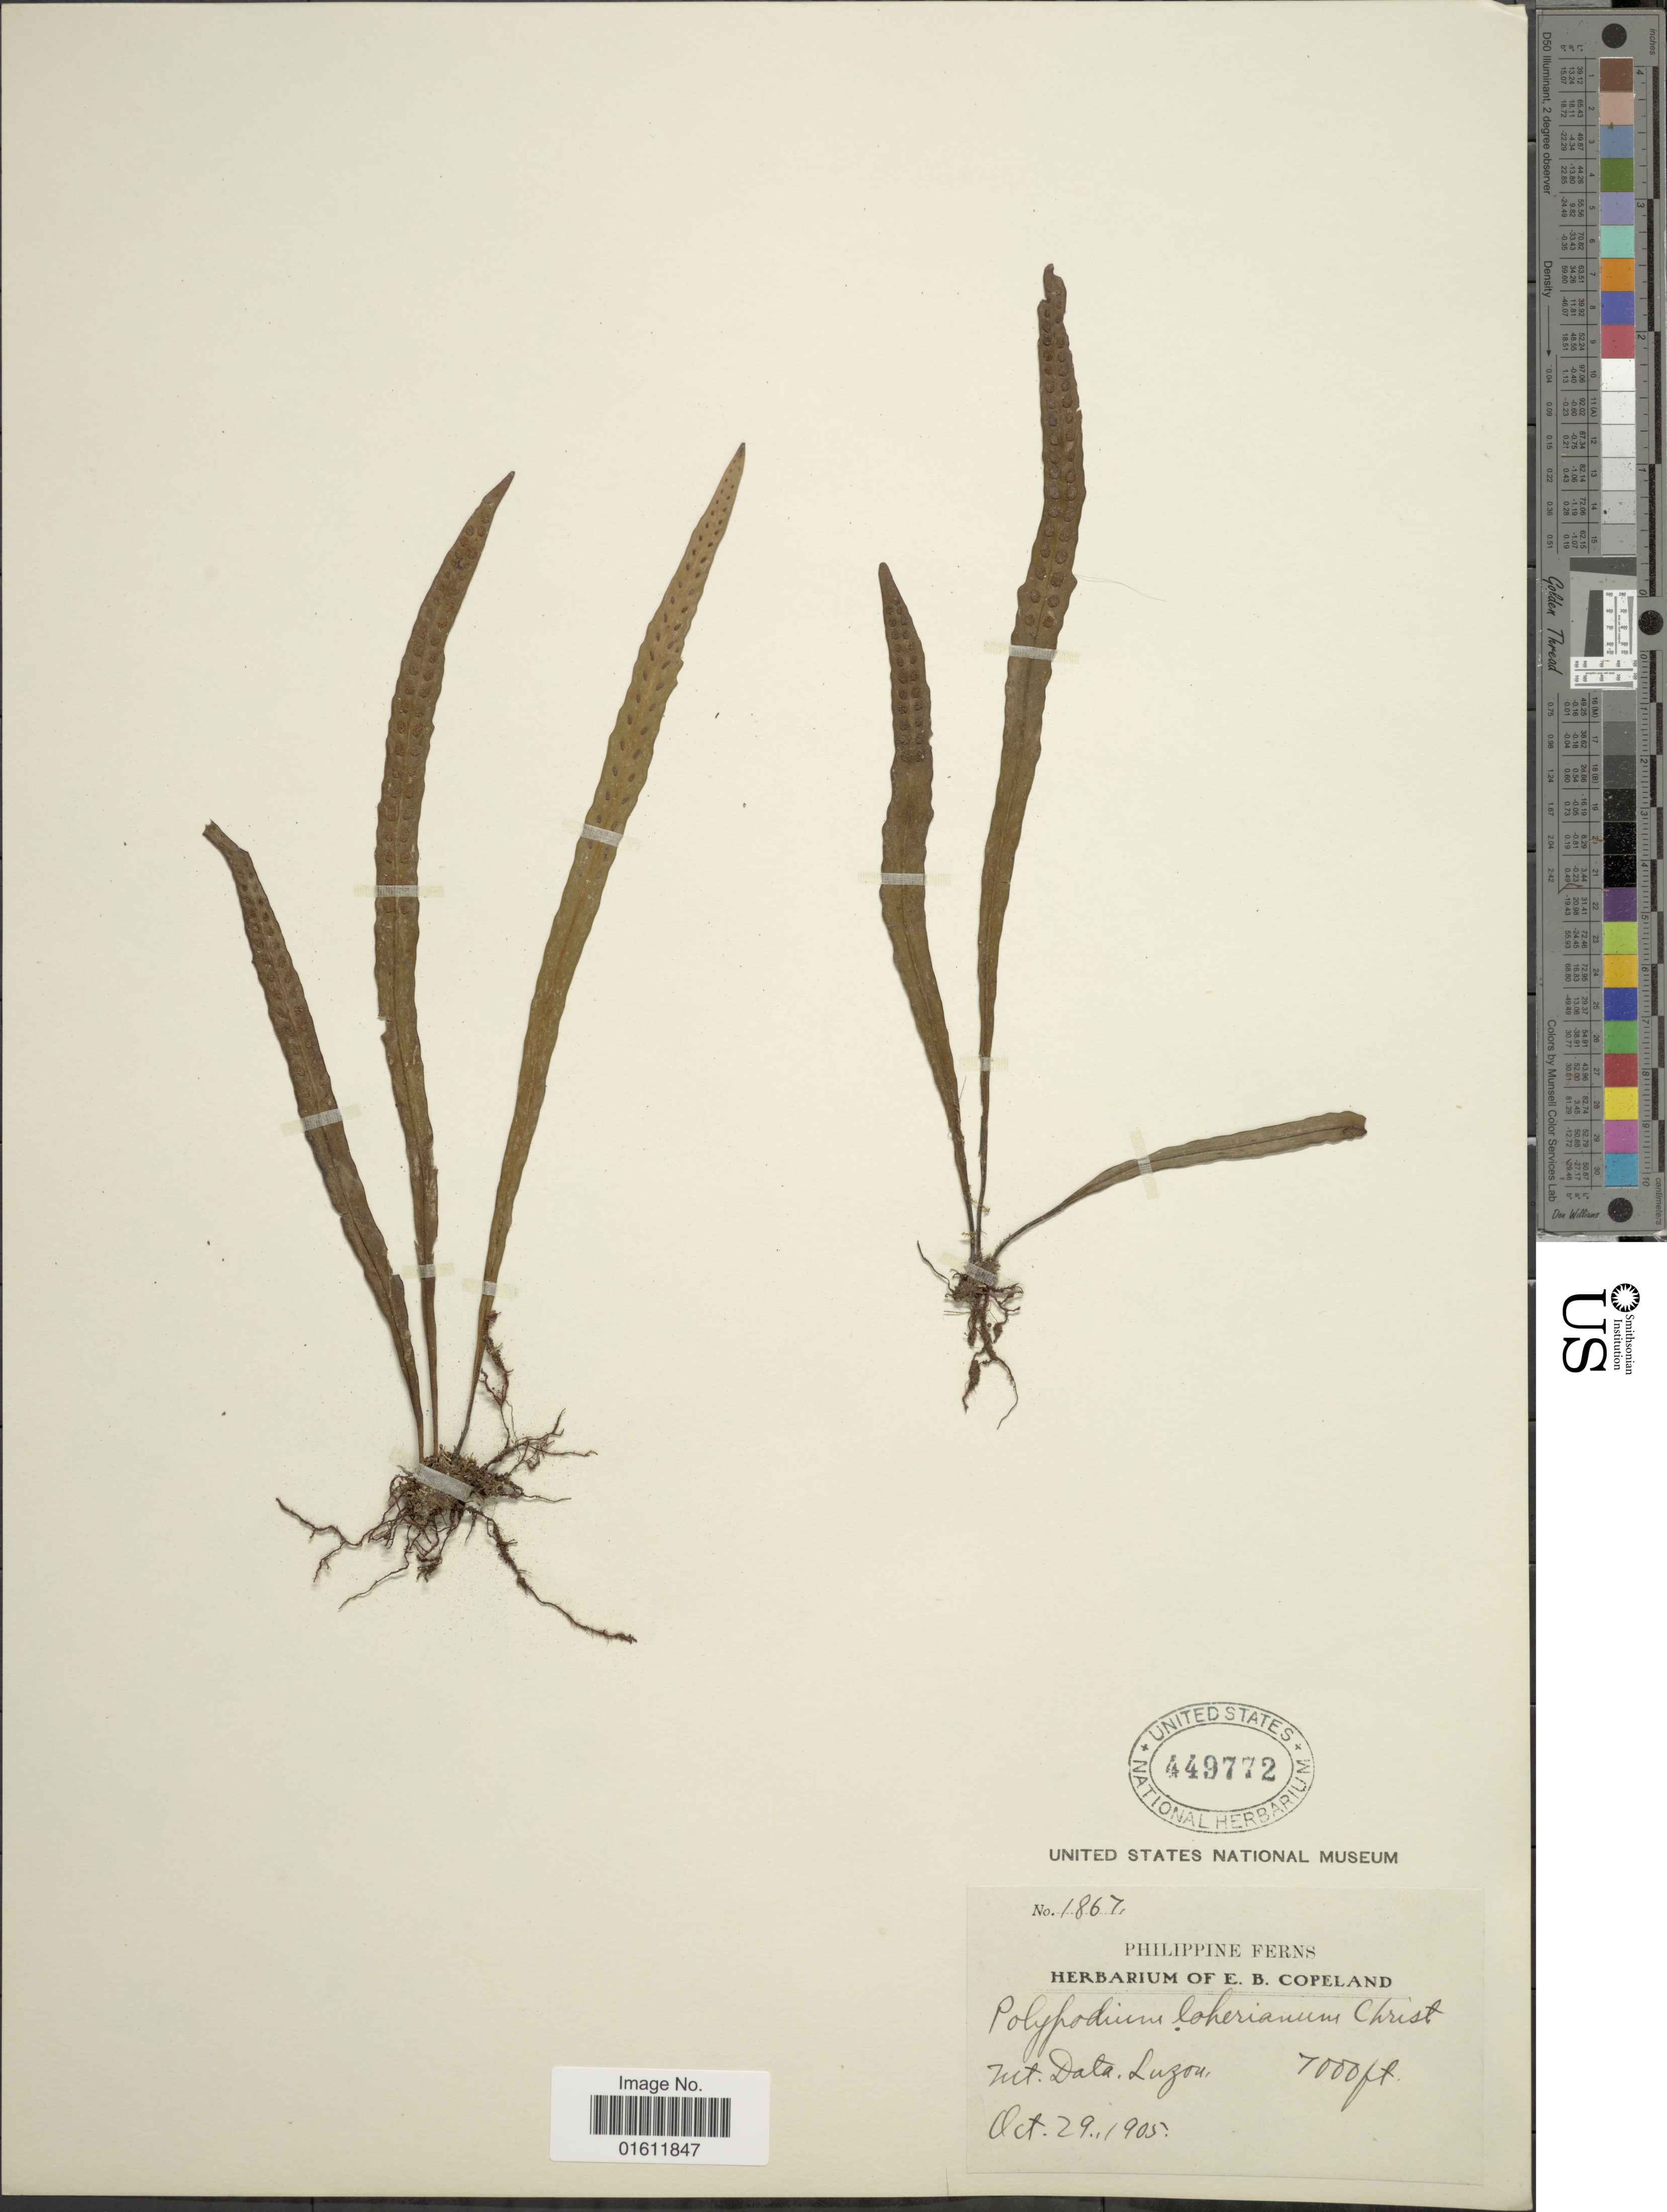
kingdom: Plantae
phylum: Tracheophyta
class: Polypodiopsida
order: Polypodiales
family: Polypodiaceae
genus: Themelium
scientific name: Themelium loherianum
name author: (Christ) Parris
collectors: ex herb. E. B. Copeland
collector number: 1867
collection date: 1905-10-29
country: Philippines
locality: Luzon, Mt. Data.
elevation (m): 2134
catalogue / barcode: US 449772